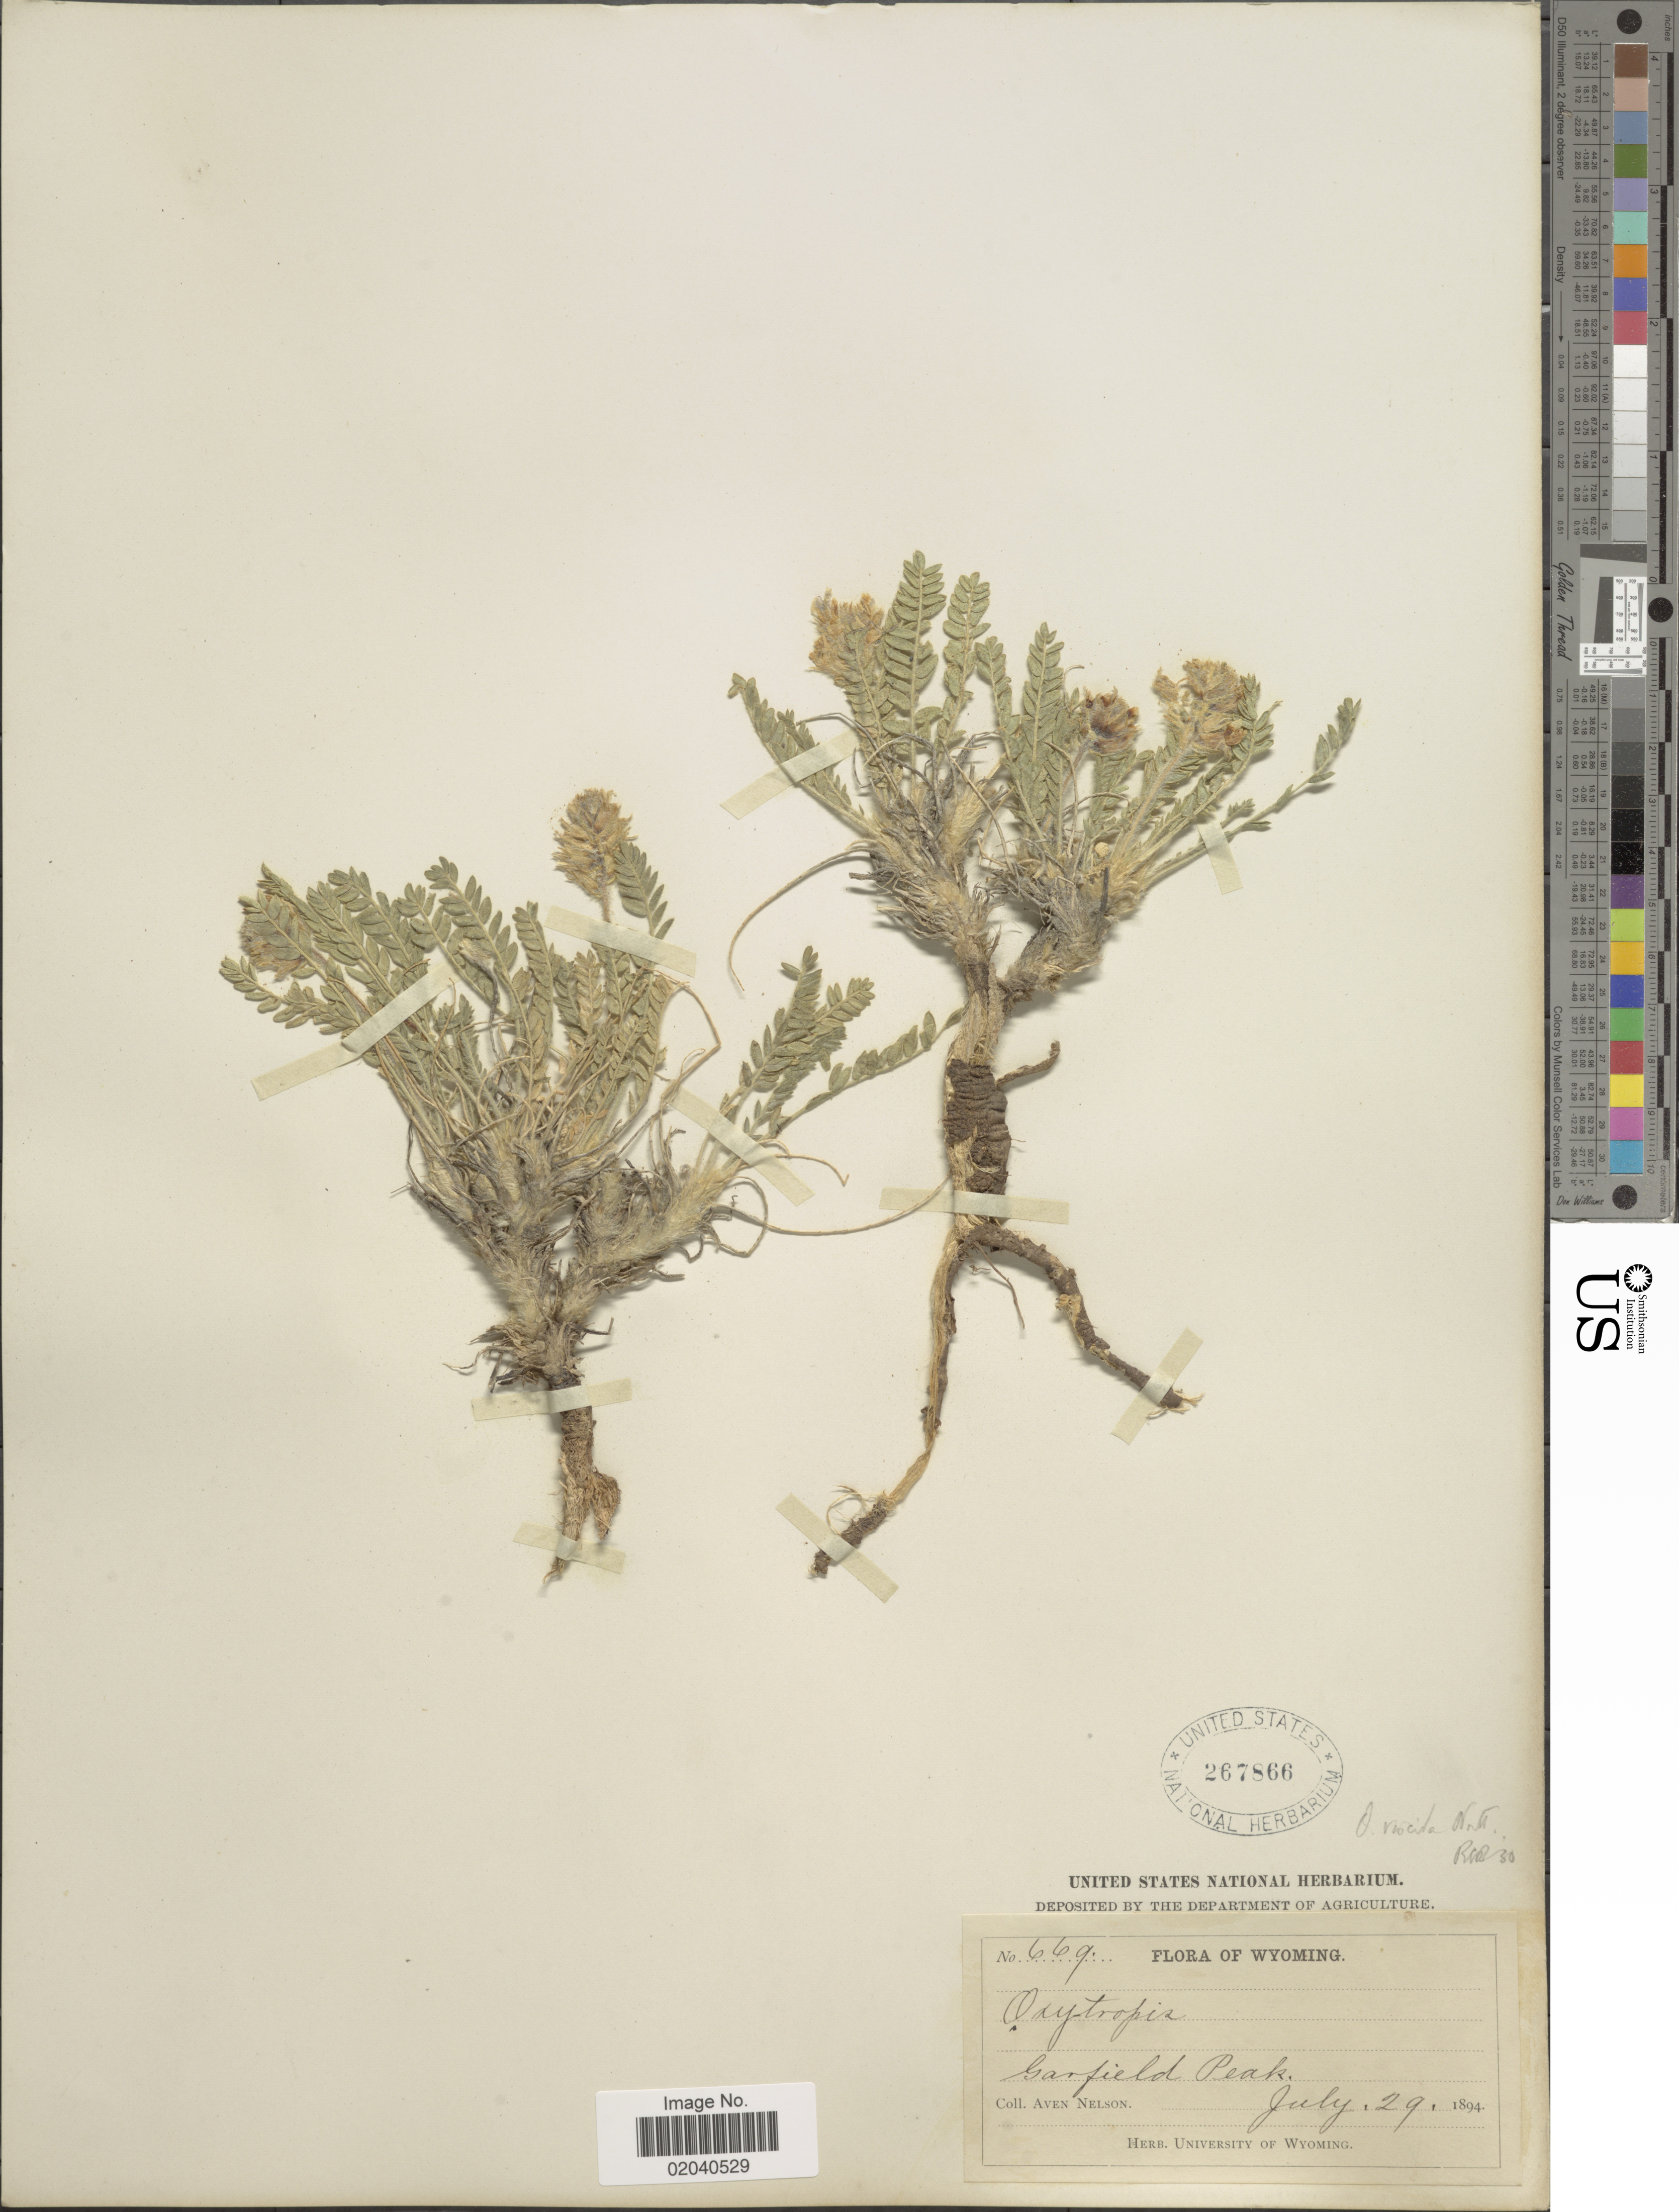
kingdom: Plantae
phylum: Tracheophyta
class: Magnoliopsida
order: Fabales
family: Fabaceae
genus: Oxytropis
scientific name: Oxytropis viscida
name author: Nutt.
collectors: A. Nelson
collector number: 669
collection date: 1894-07-29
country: United States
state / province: Wyoming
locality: Garfield Peak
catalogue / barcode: US 267866